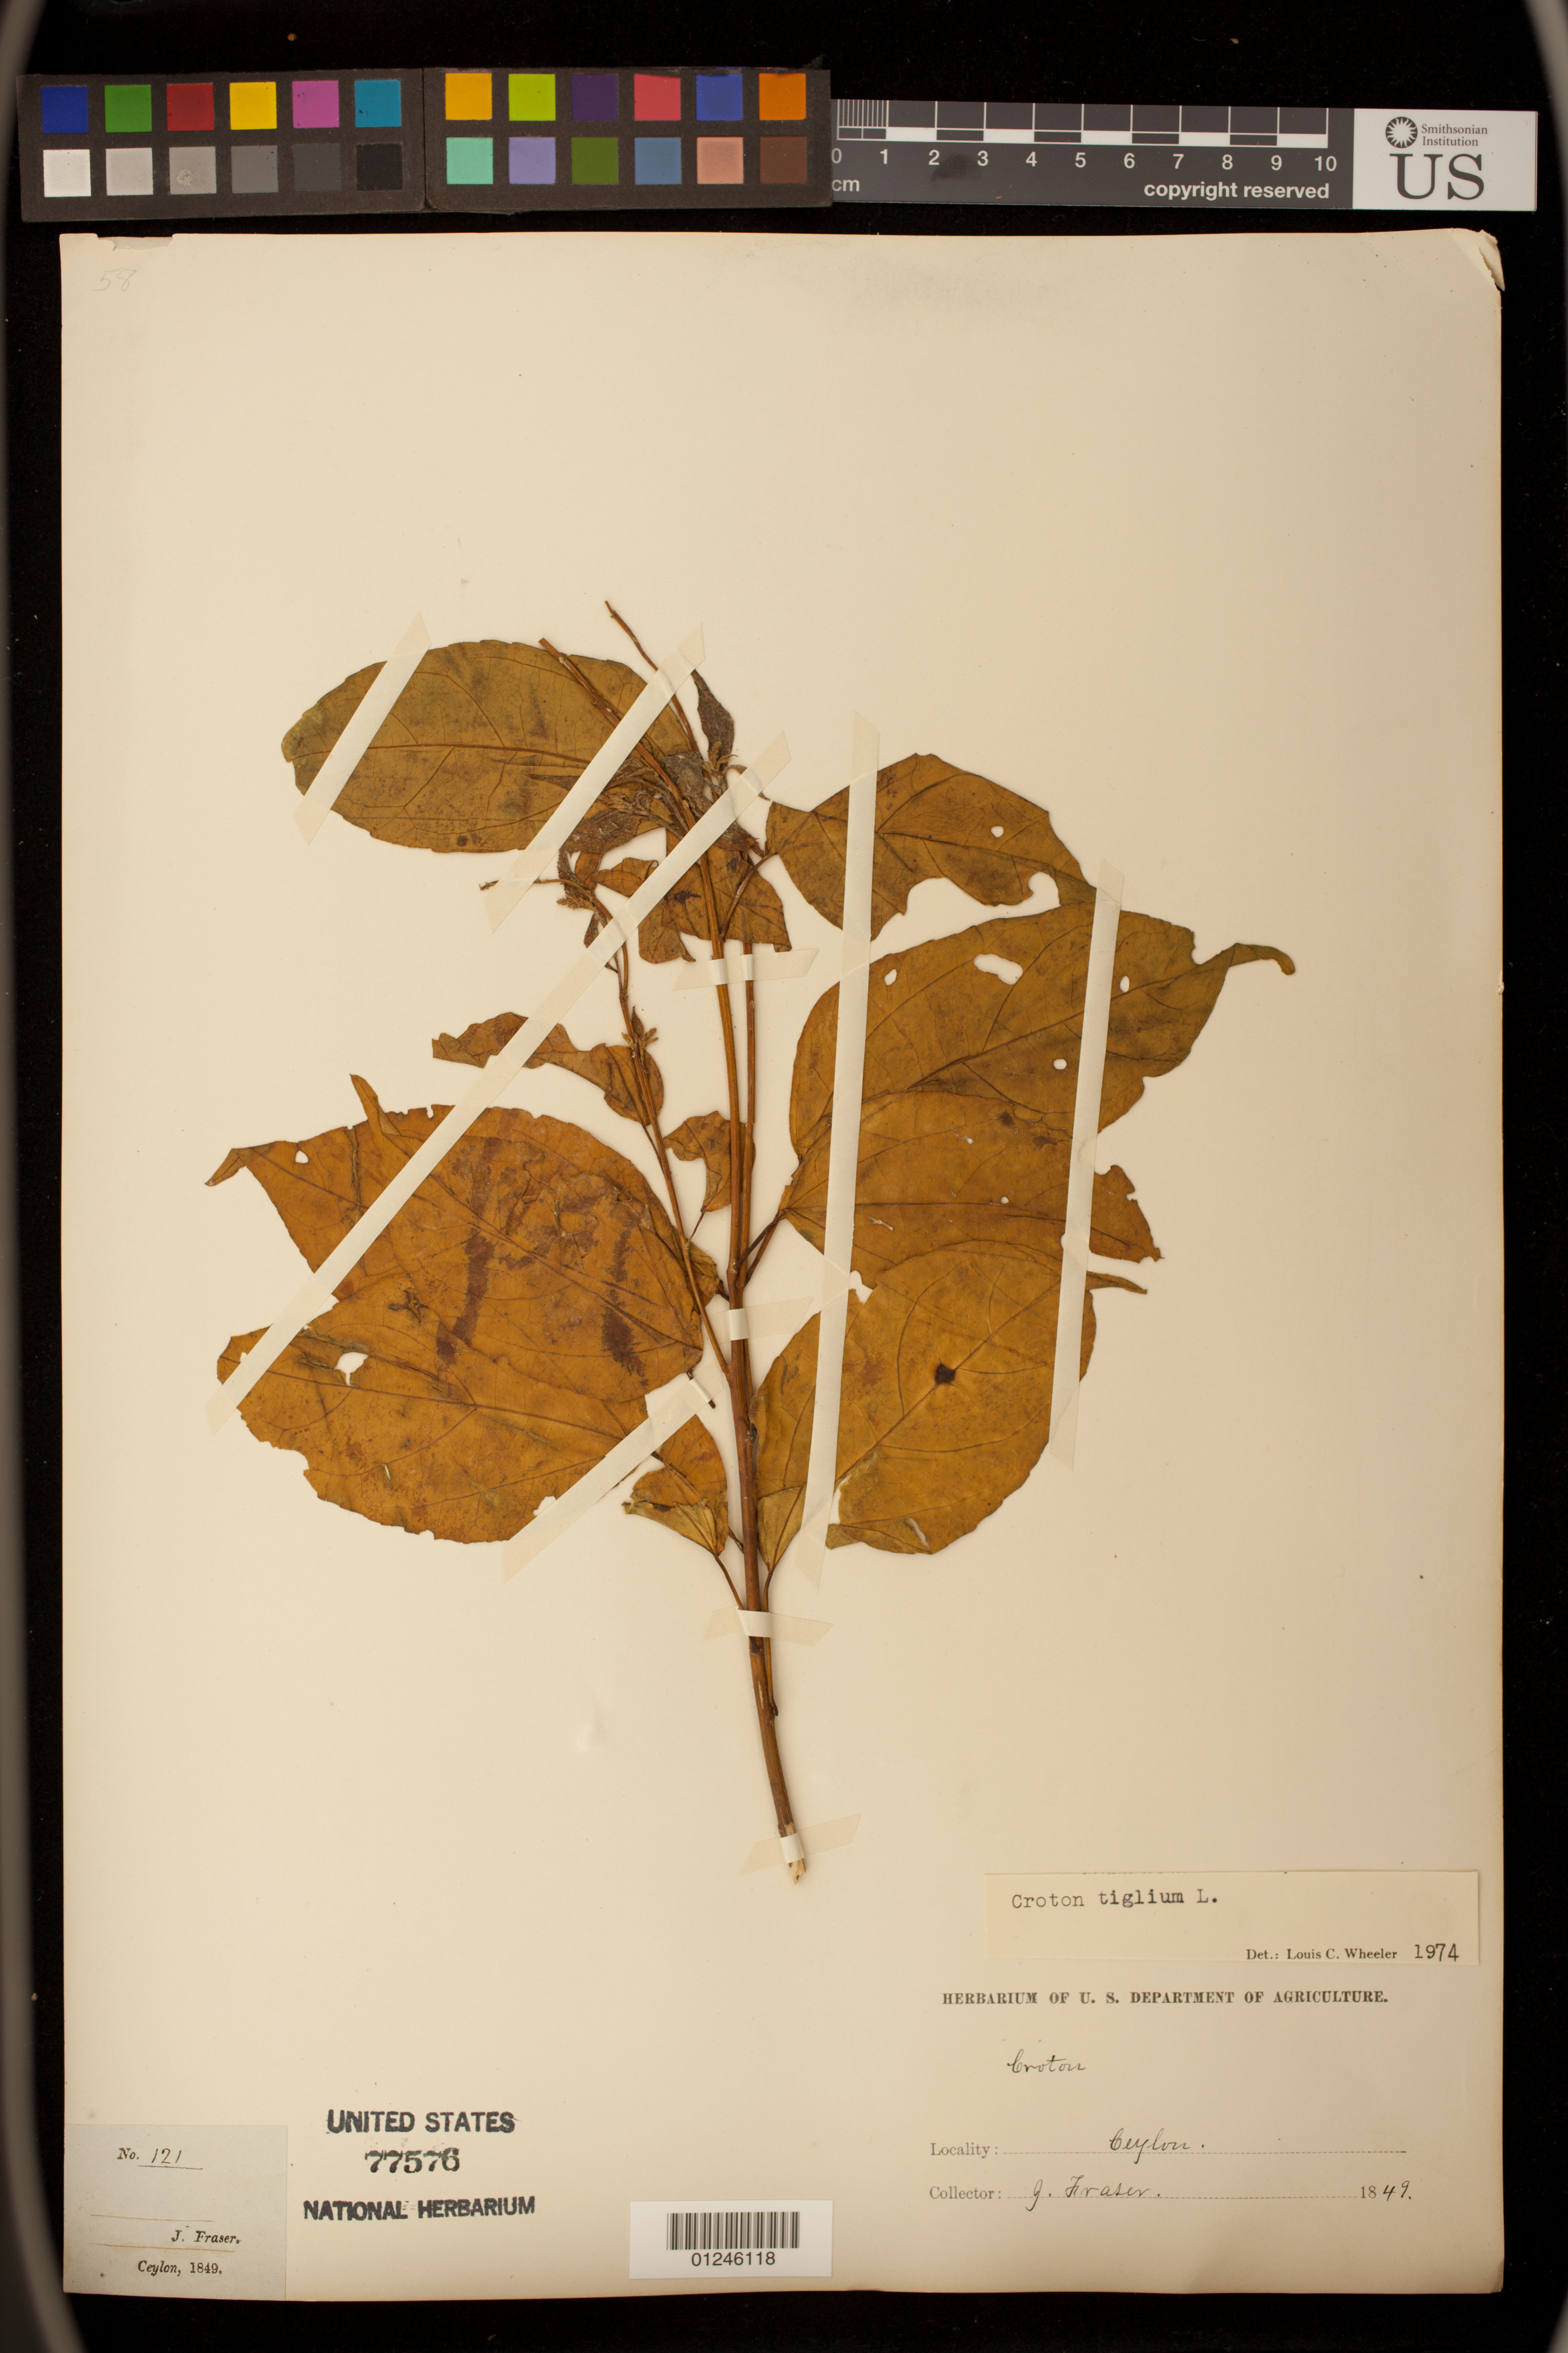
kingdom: Plantae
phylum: Tracheophyta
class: Magnoliopsida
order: Malpighiales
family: Euphorbiaceae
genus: Croton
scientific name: Croton tiglium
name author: L.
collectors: J. Fraser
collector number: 121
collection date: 1849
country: Sri Lanka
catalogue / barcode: US 77576